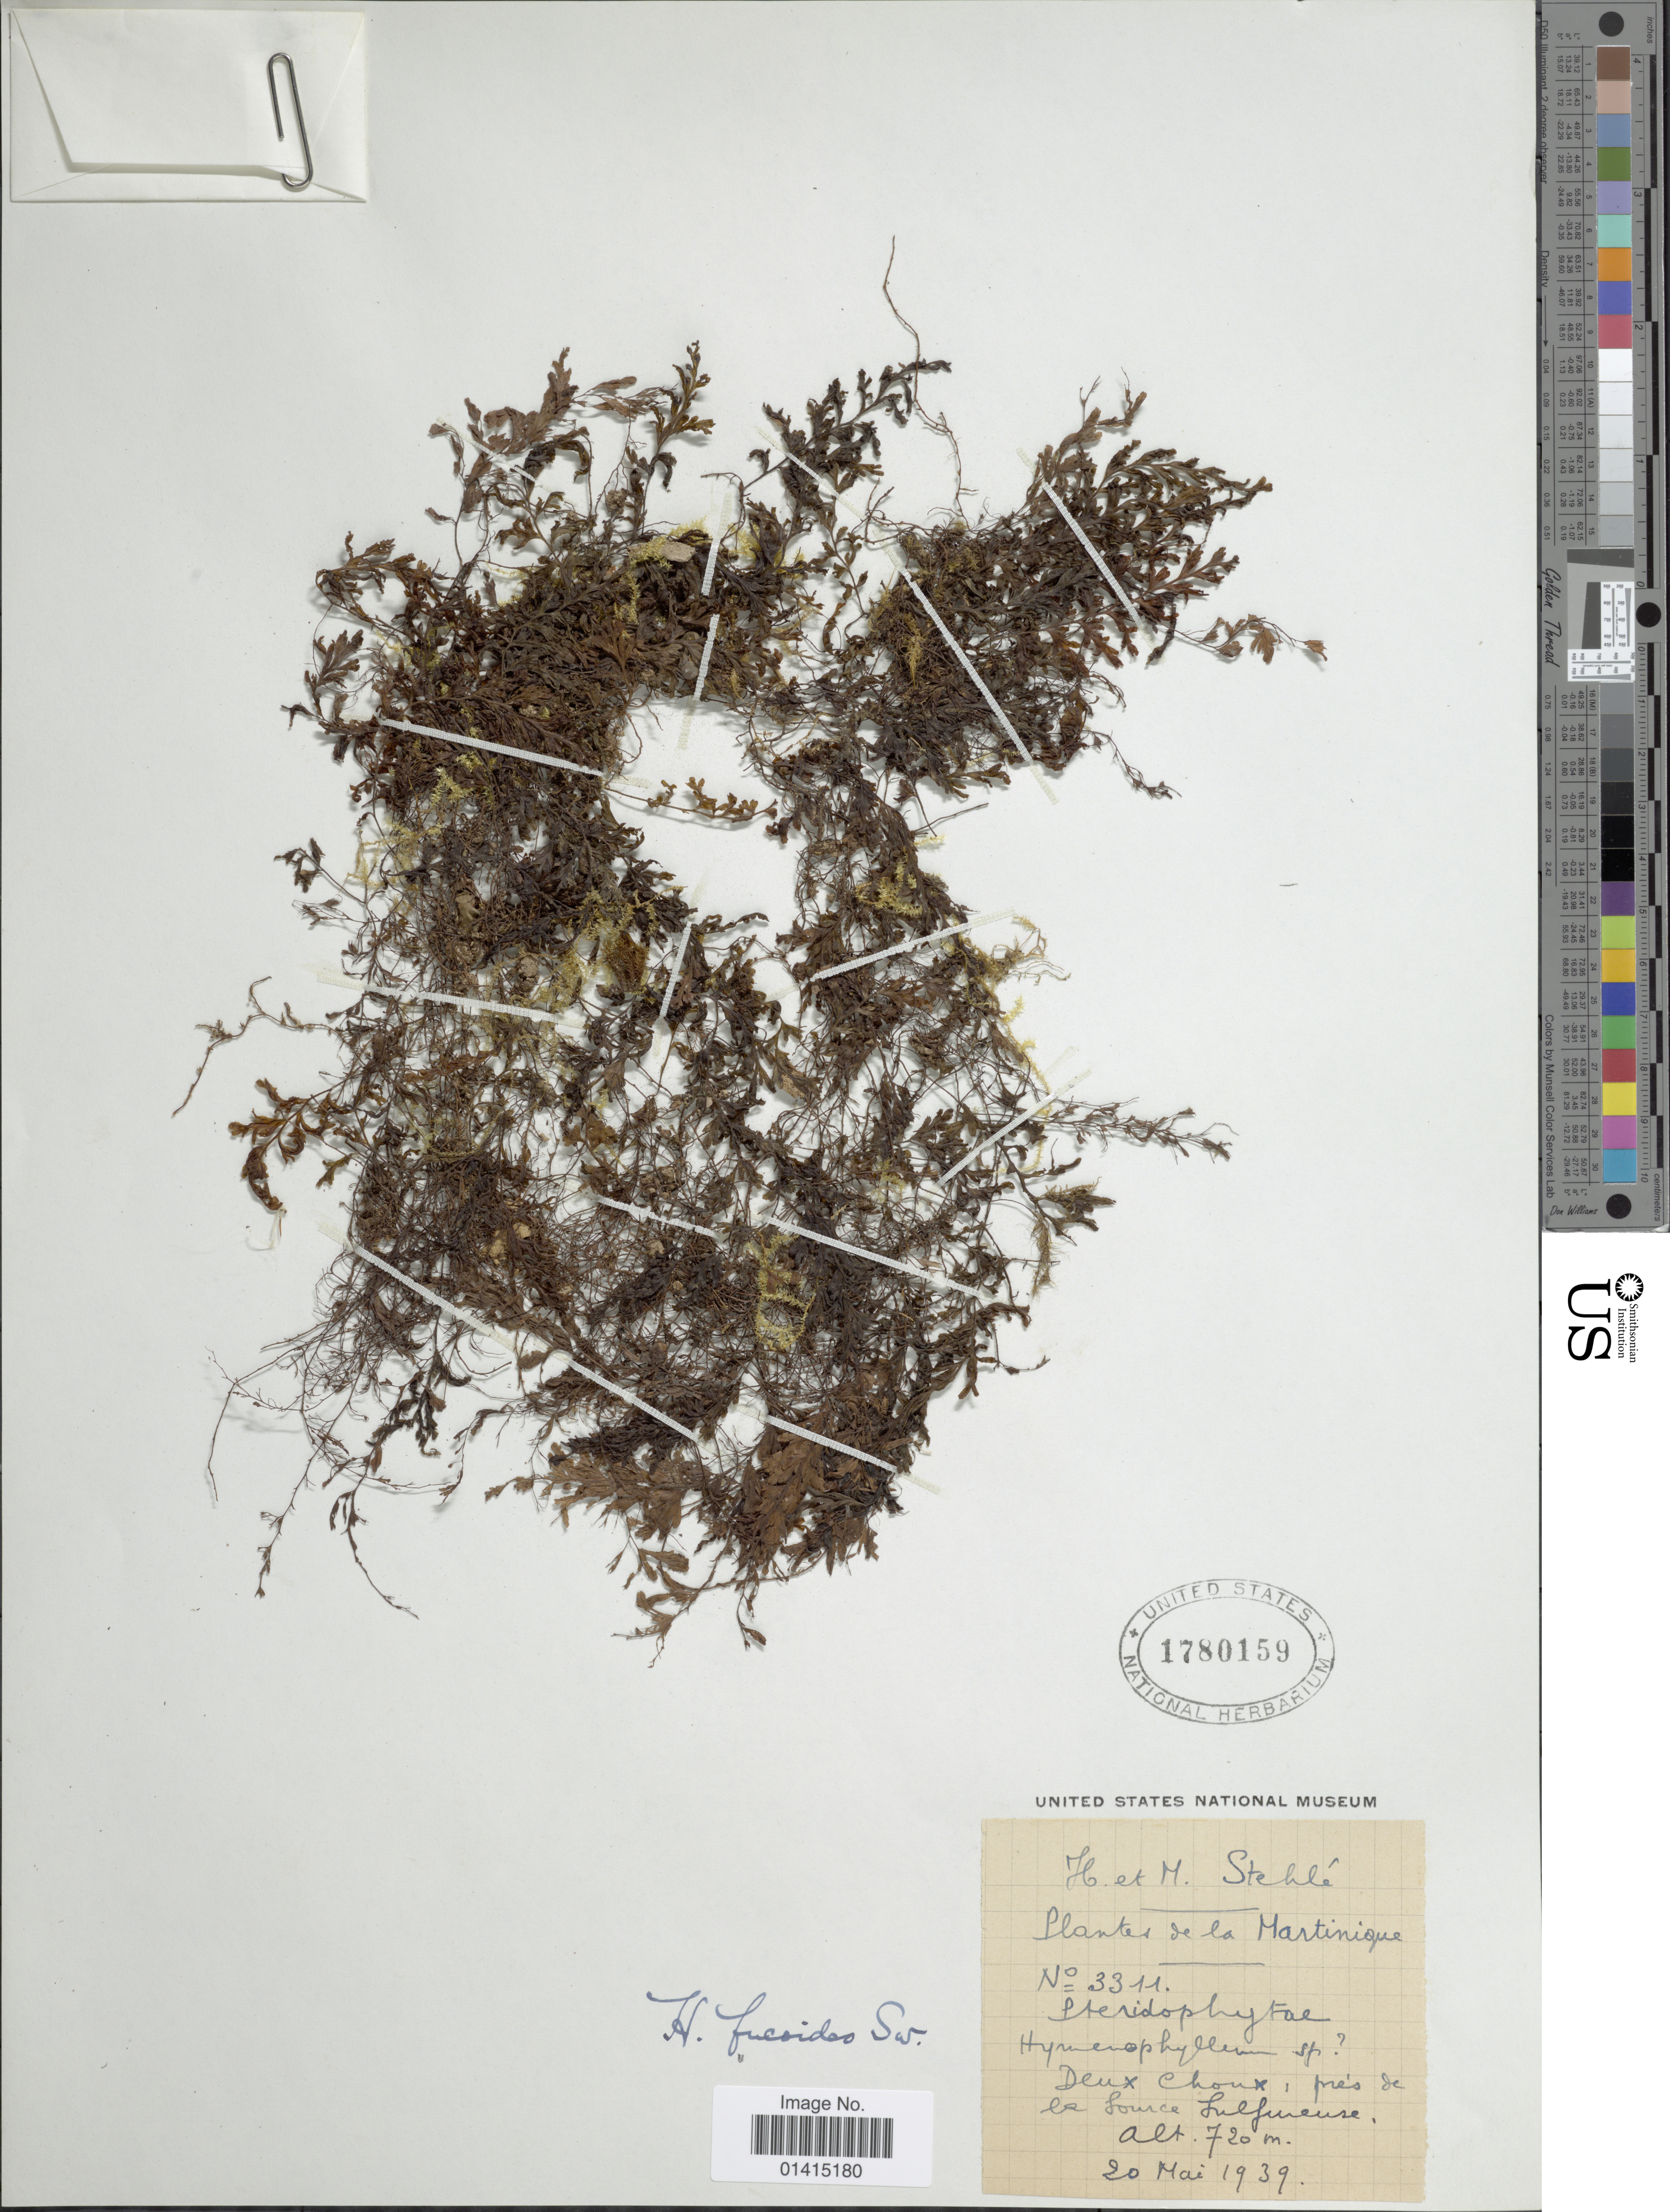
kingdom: Plantae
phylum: Tracheophyta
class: Polypodiopsida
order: Hymenophyllales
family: Hymenophyllaceae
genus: Hymenophyllum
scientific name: Hymenophyllum fucoides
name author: (Sw.) Sw.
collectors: H. Stehlé & M. Stehlé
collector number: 3311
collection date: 1939-05-20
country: Martinique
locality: Martinique, Deux Choux, près de la source Sulfureuse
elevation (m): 720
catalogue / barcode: US 1780159